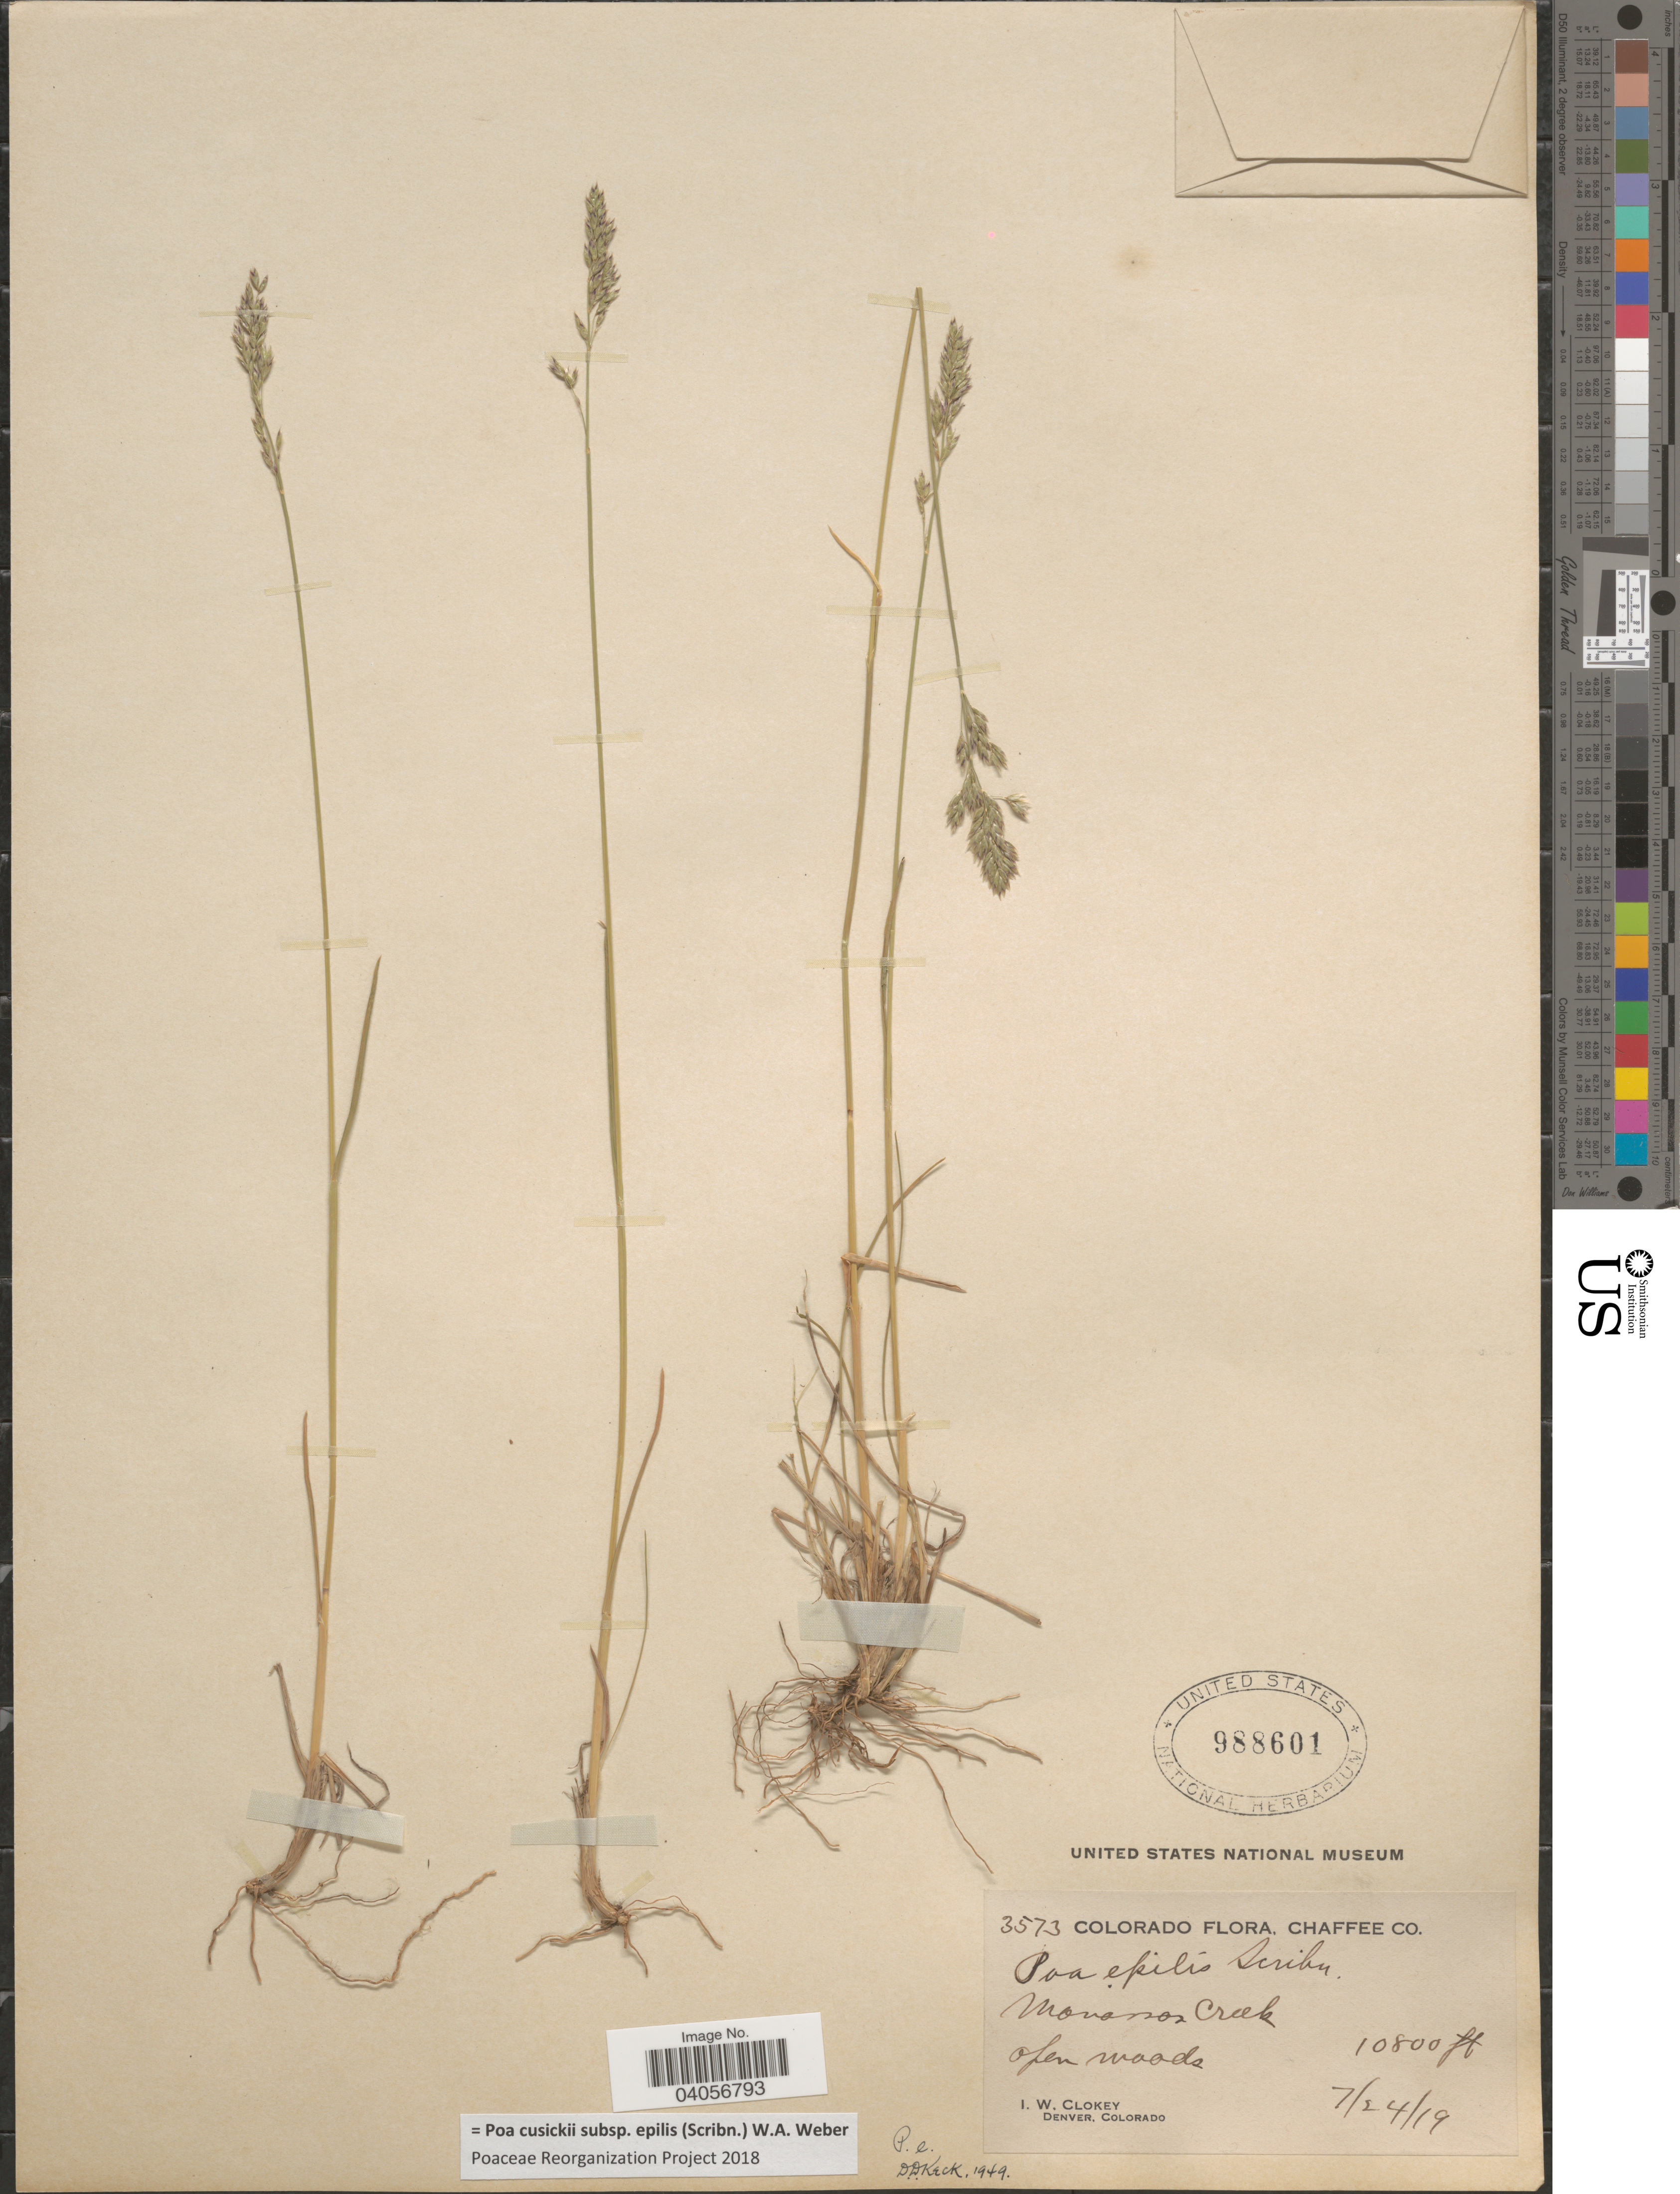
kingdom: Plantae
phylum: Tracheophyta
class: Liliopsida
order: Poales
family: Poaceae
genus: Poa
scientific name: Poa cusickii subsp. epilis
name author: (Scribn.) W.A. Weber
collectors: I. W. Clokey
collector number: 3573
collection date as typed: Transcribed d/m/y: 24/7/19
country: United States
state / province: Colorado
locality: Chaffee Co. Manassas Creek.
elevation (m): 3292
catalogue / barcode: US 988601